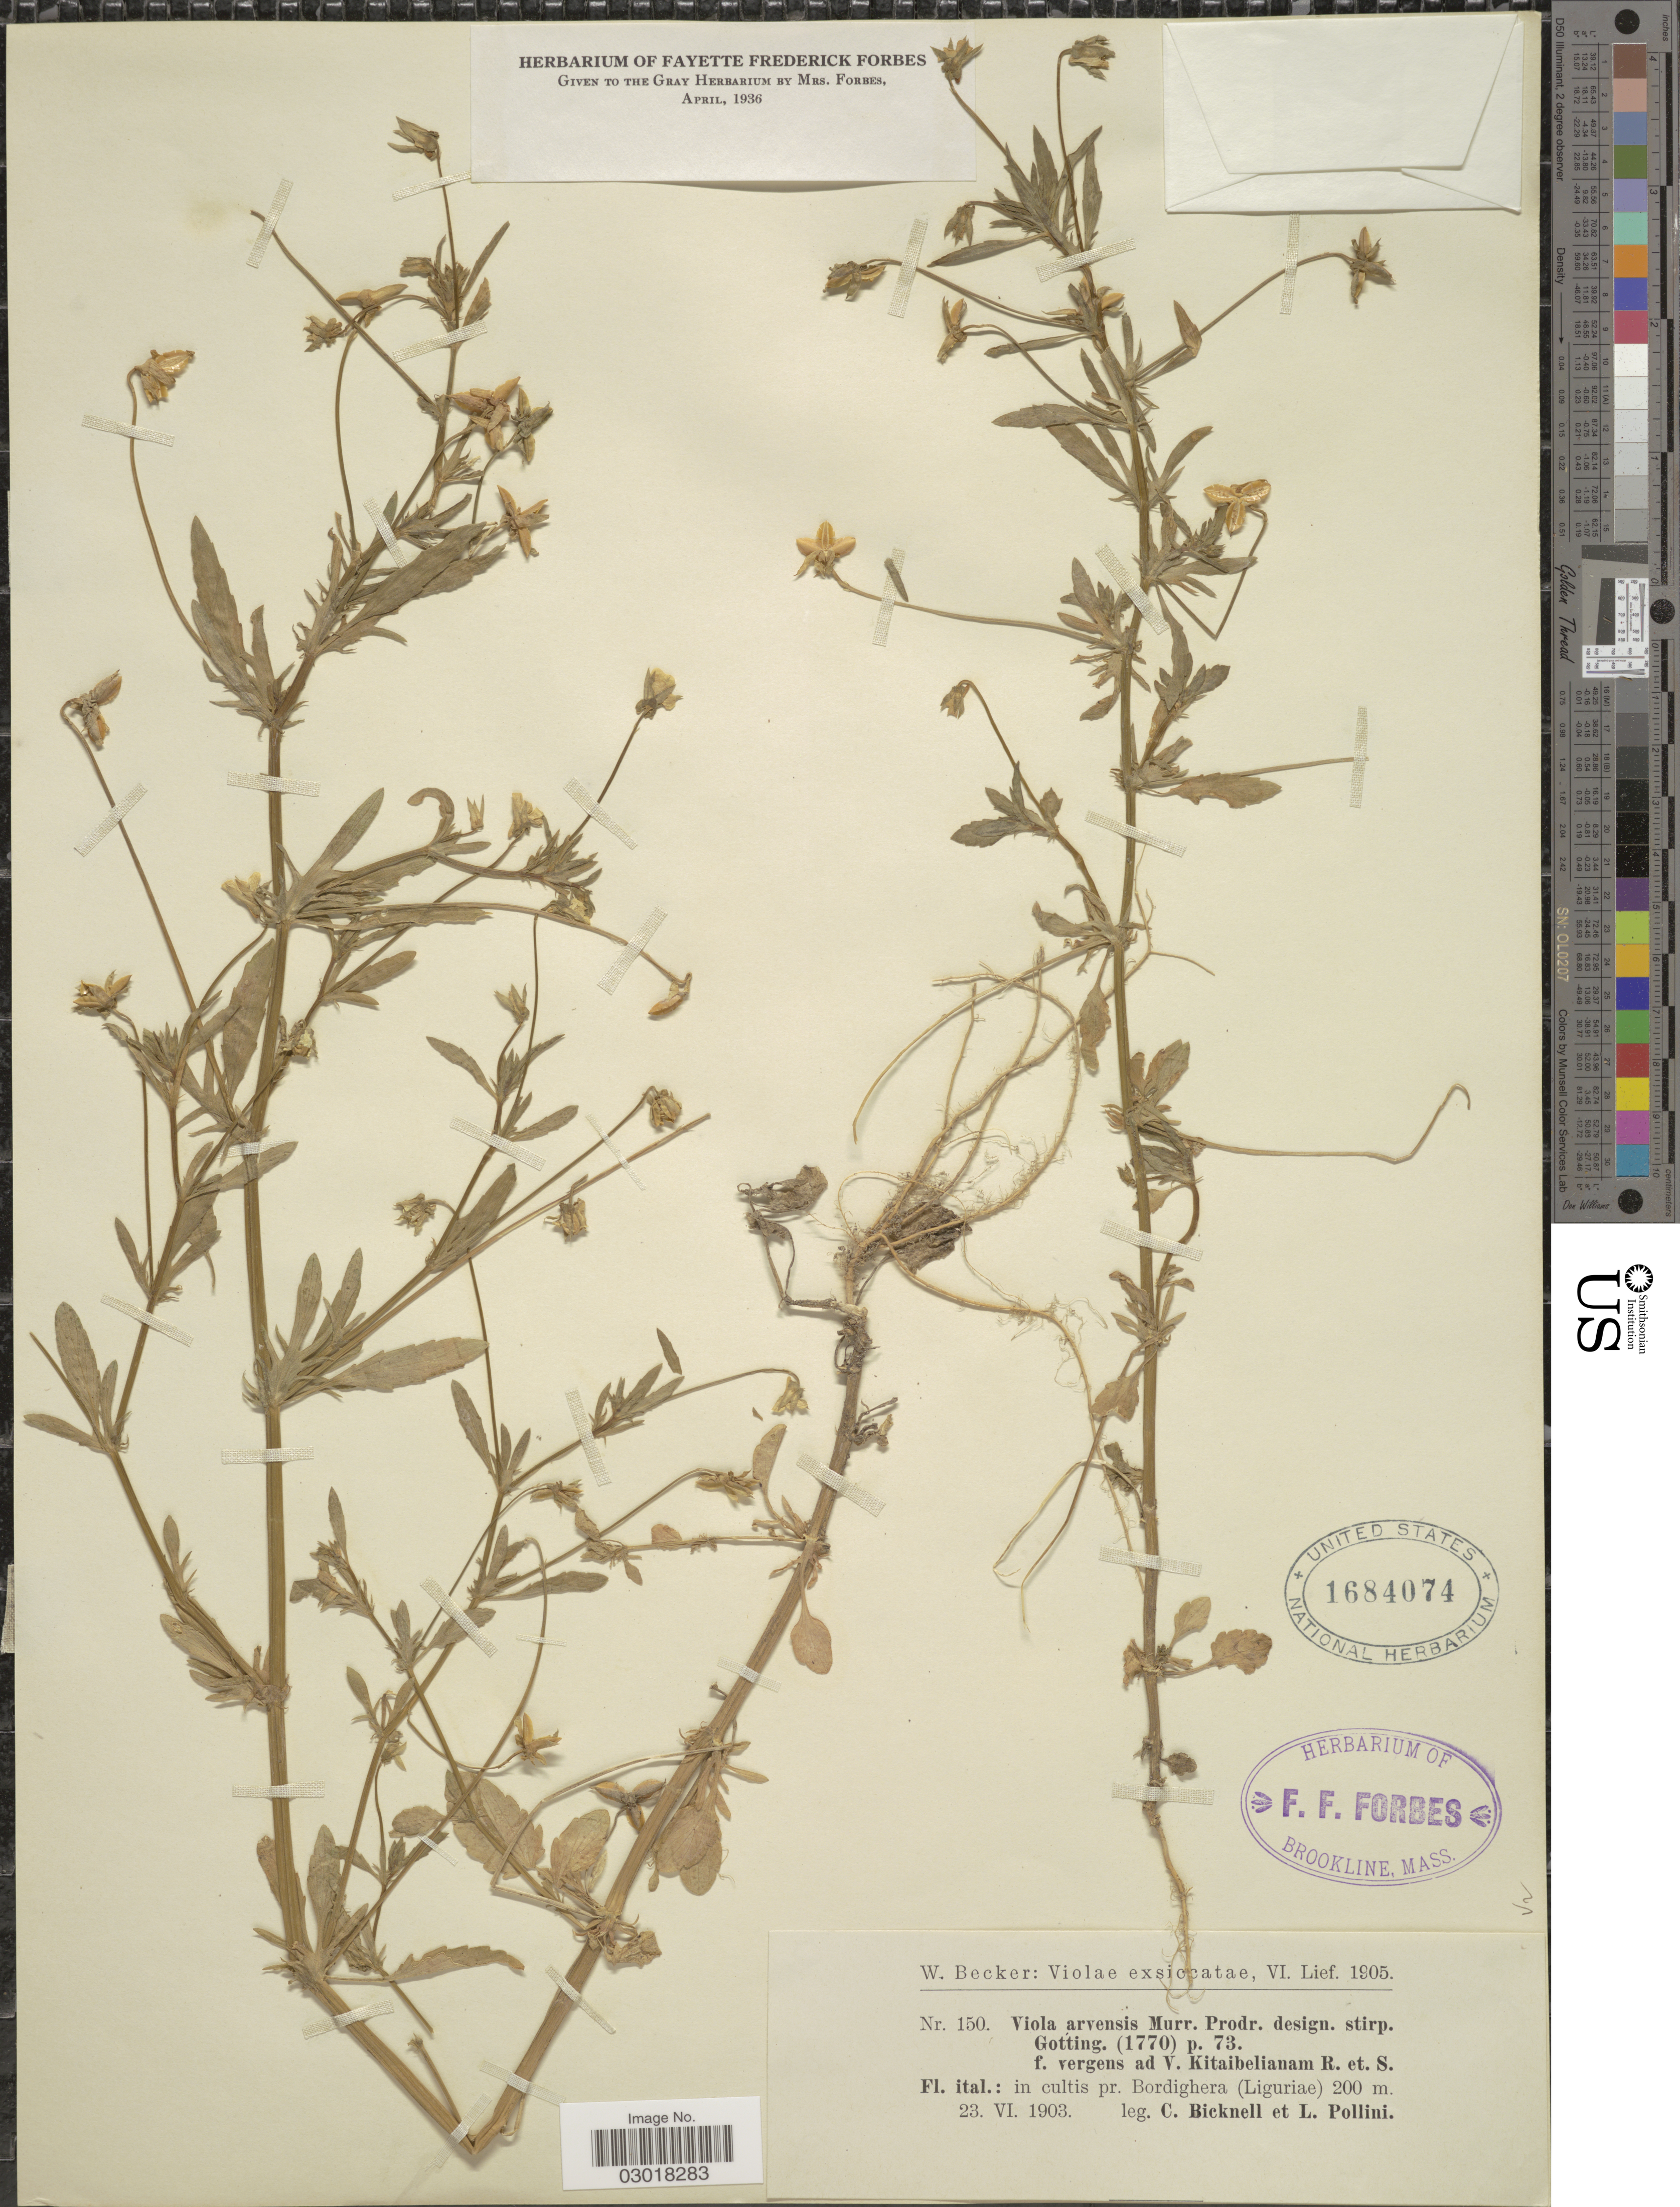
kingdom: Plantae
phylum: Tracheophyta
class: Magnoliopsida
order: Malpighiales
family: Violaceae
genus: Viola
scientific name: Viola arvensis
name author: Murray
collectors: C. Bicknell & L. Pollini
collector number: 150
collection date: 1903-06-23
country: Italy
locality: Ital.: in cultis. pr. Bordighera (Liguriae).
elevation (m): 200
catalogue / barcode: US 1684074